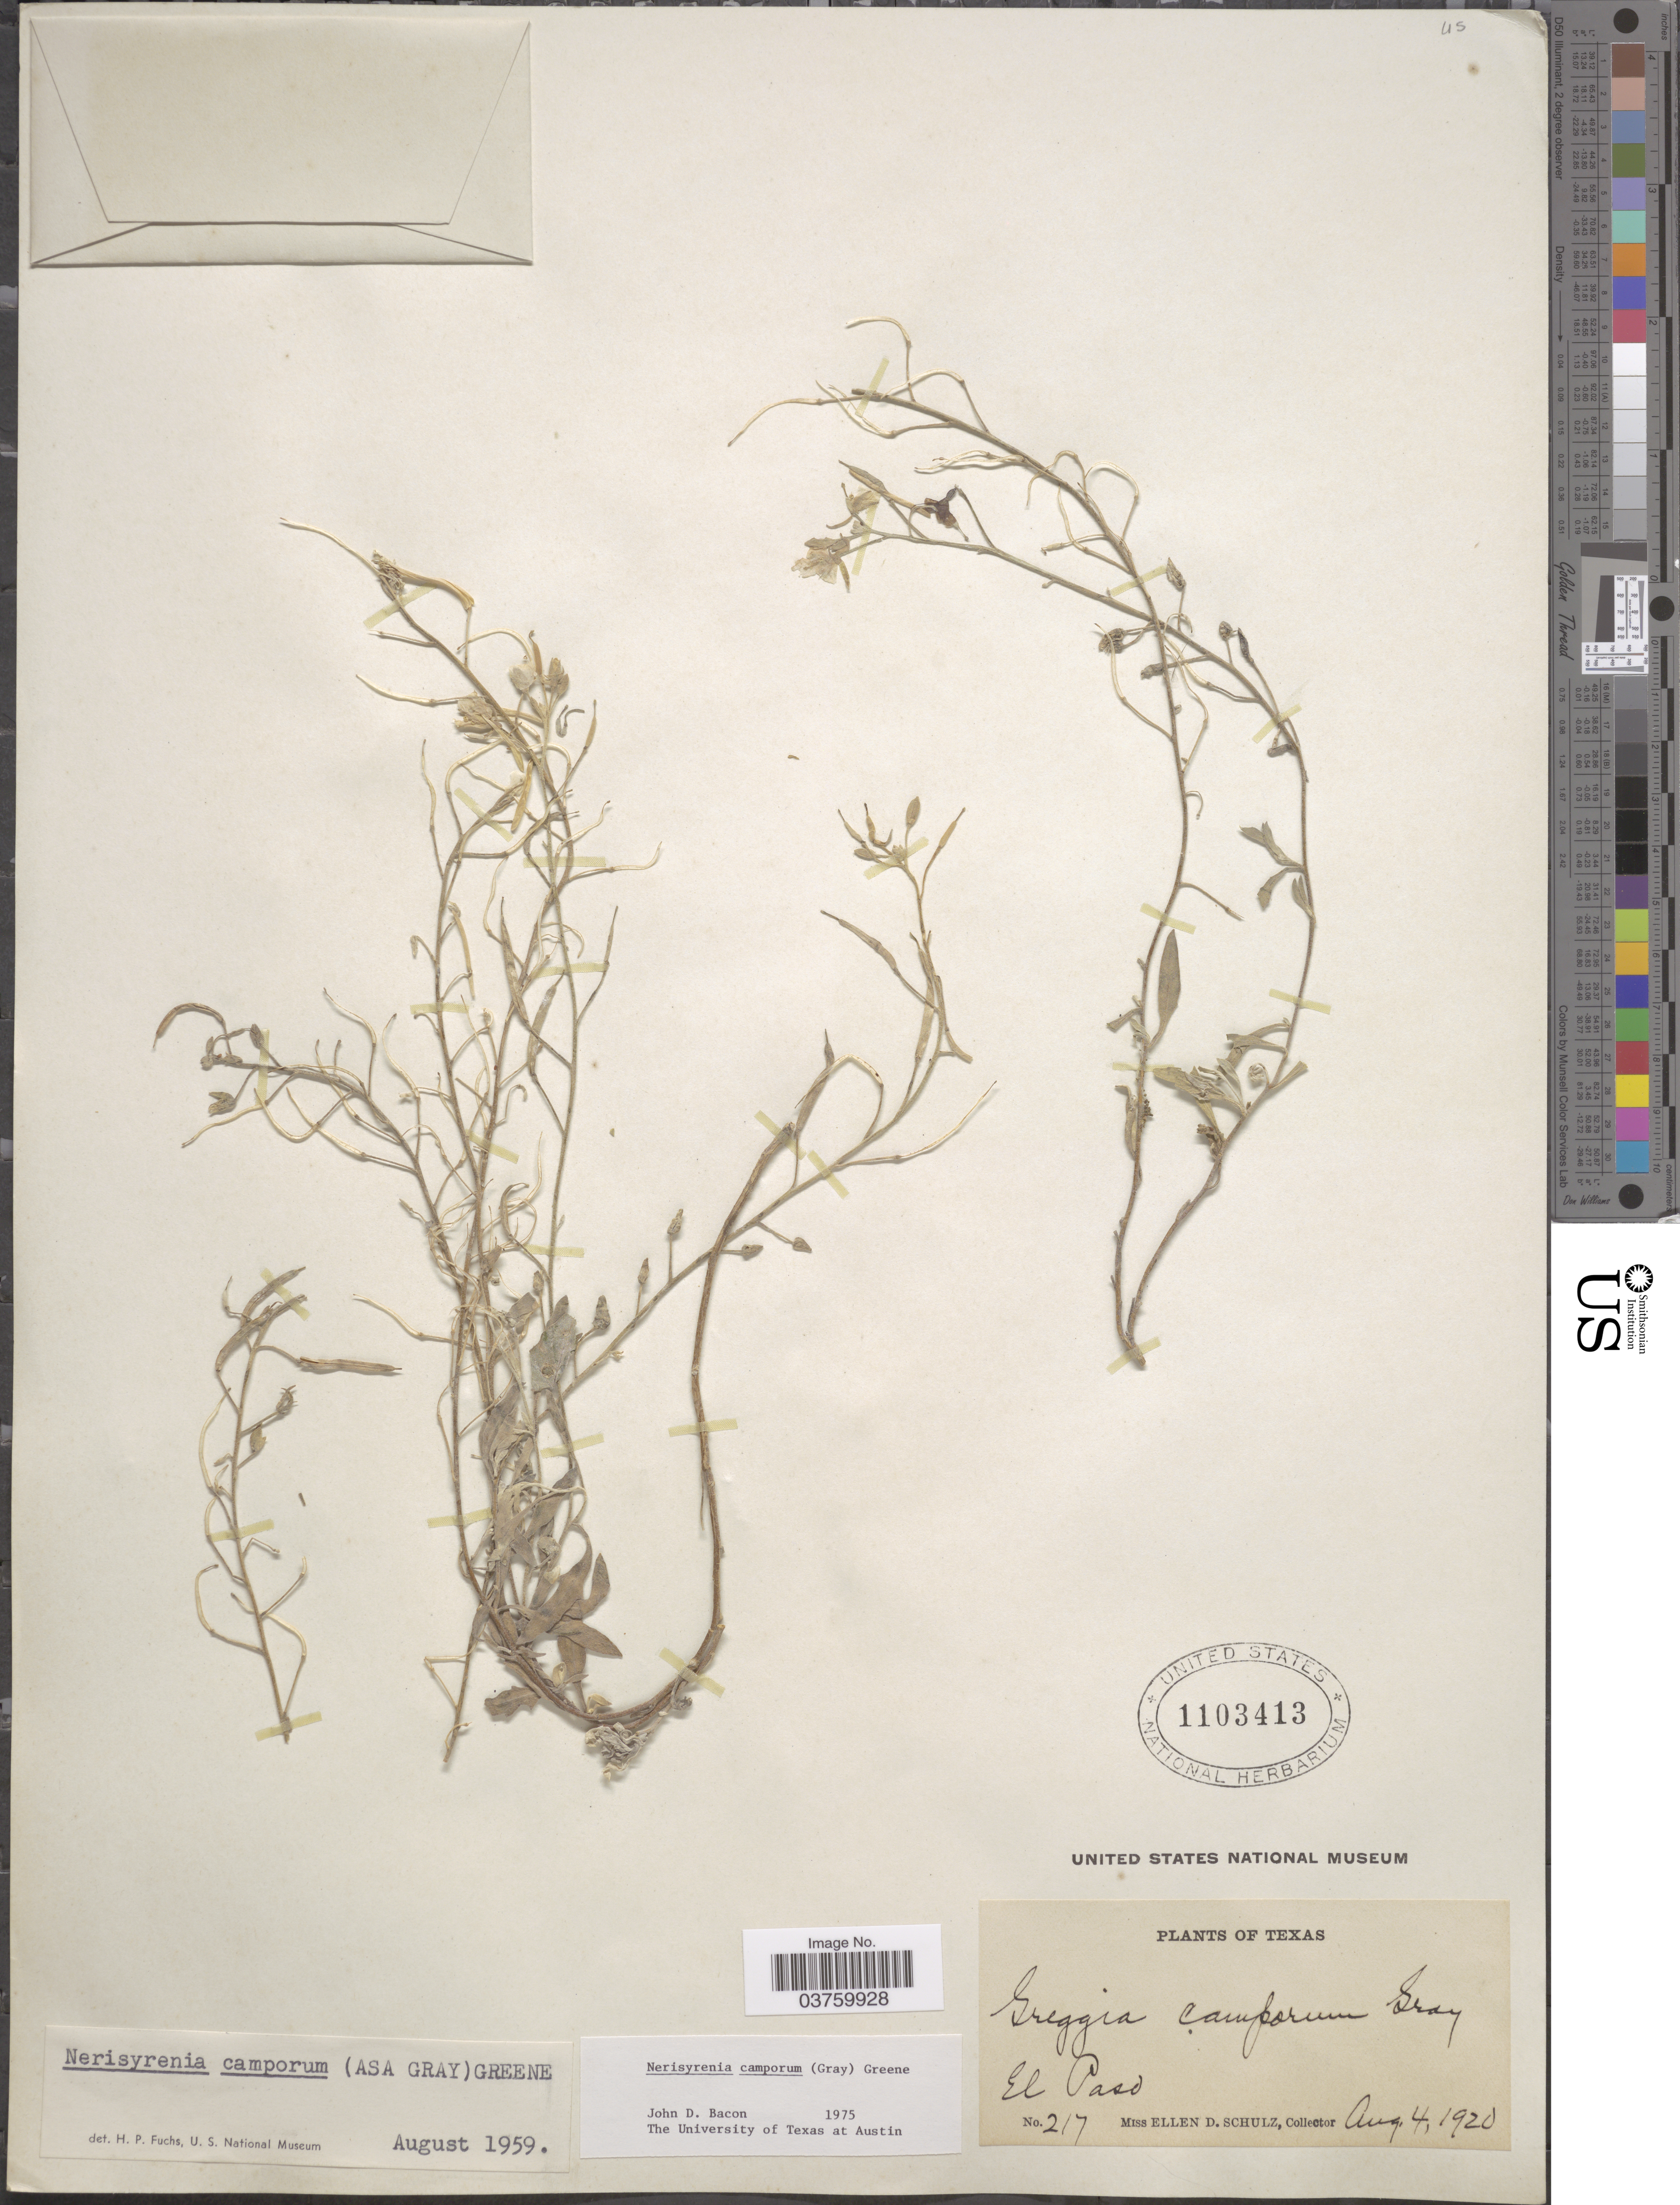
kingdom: Plantae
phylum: Tracheophyta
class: Magnoliopsida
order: Brassicales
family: Brassicaceae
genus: Nerisyrenia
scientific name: Nerisyrenia camporum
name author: (A. Gray) Greene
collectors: E. D. Schulz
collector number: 217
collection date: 1920-08-04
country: United States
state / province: Texas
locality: El Paso.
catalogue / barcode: US 1103413